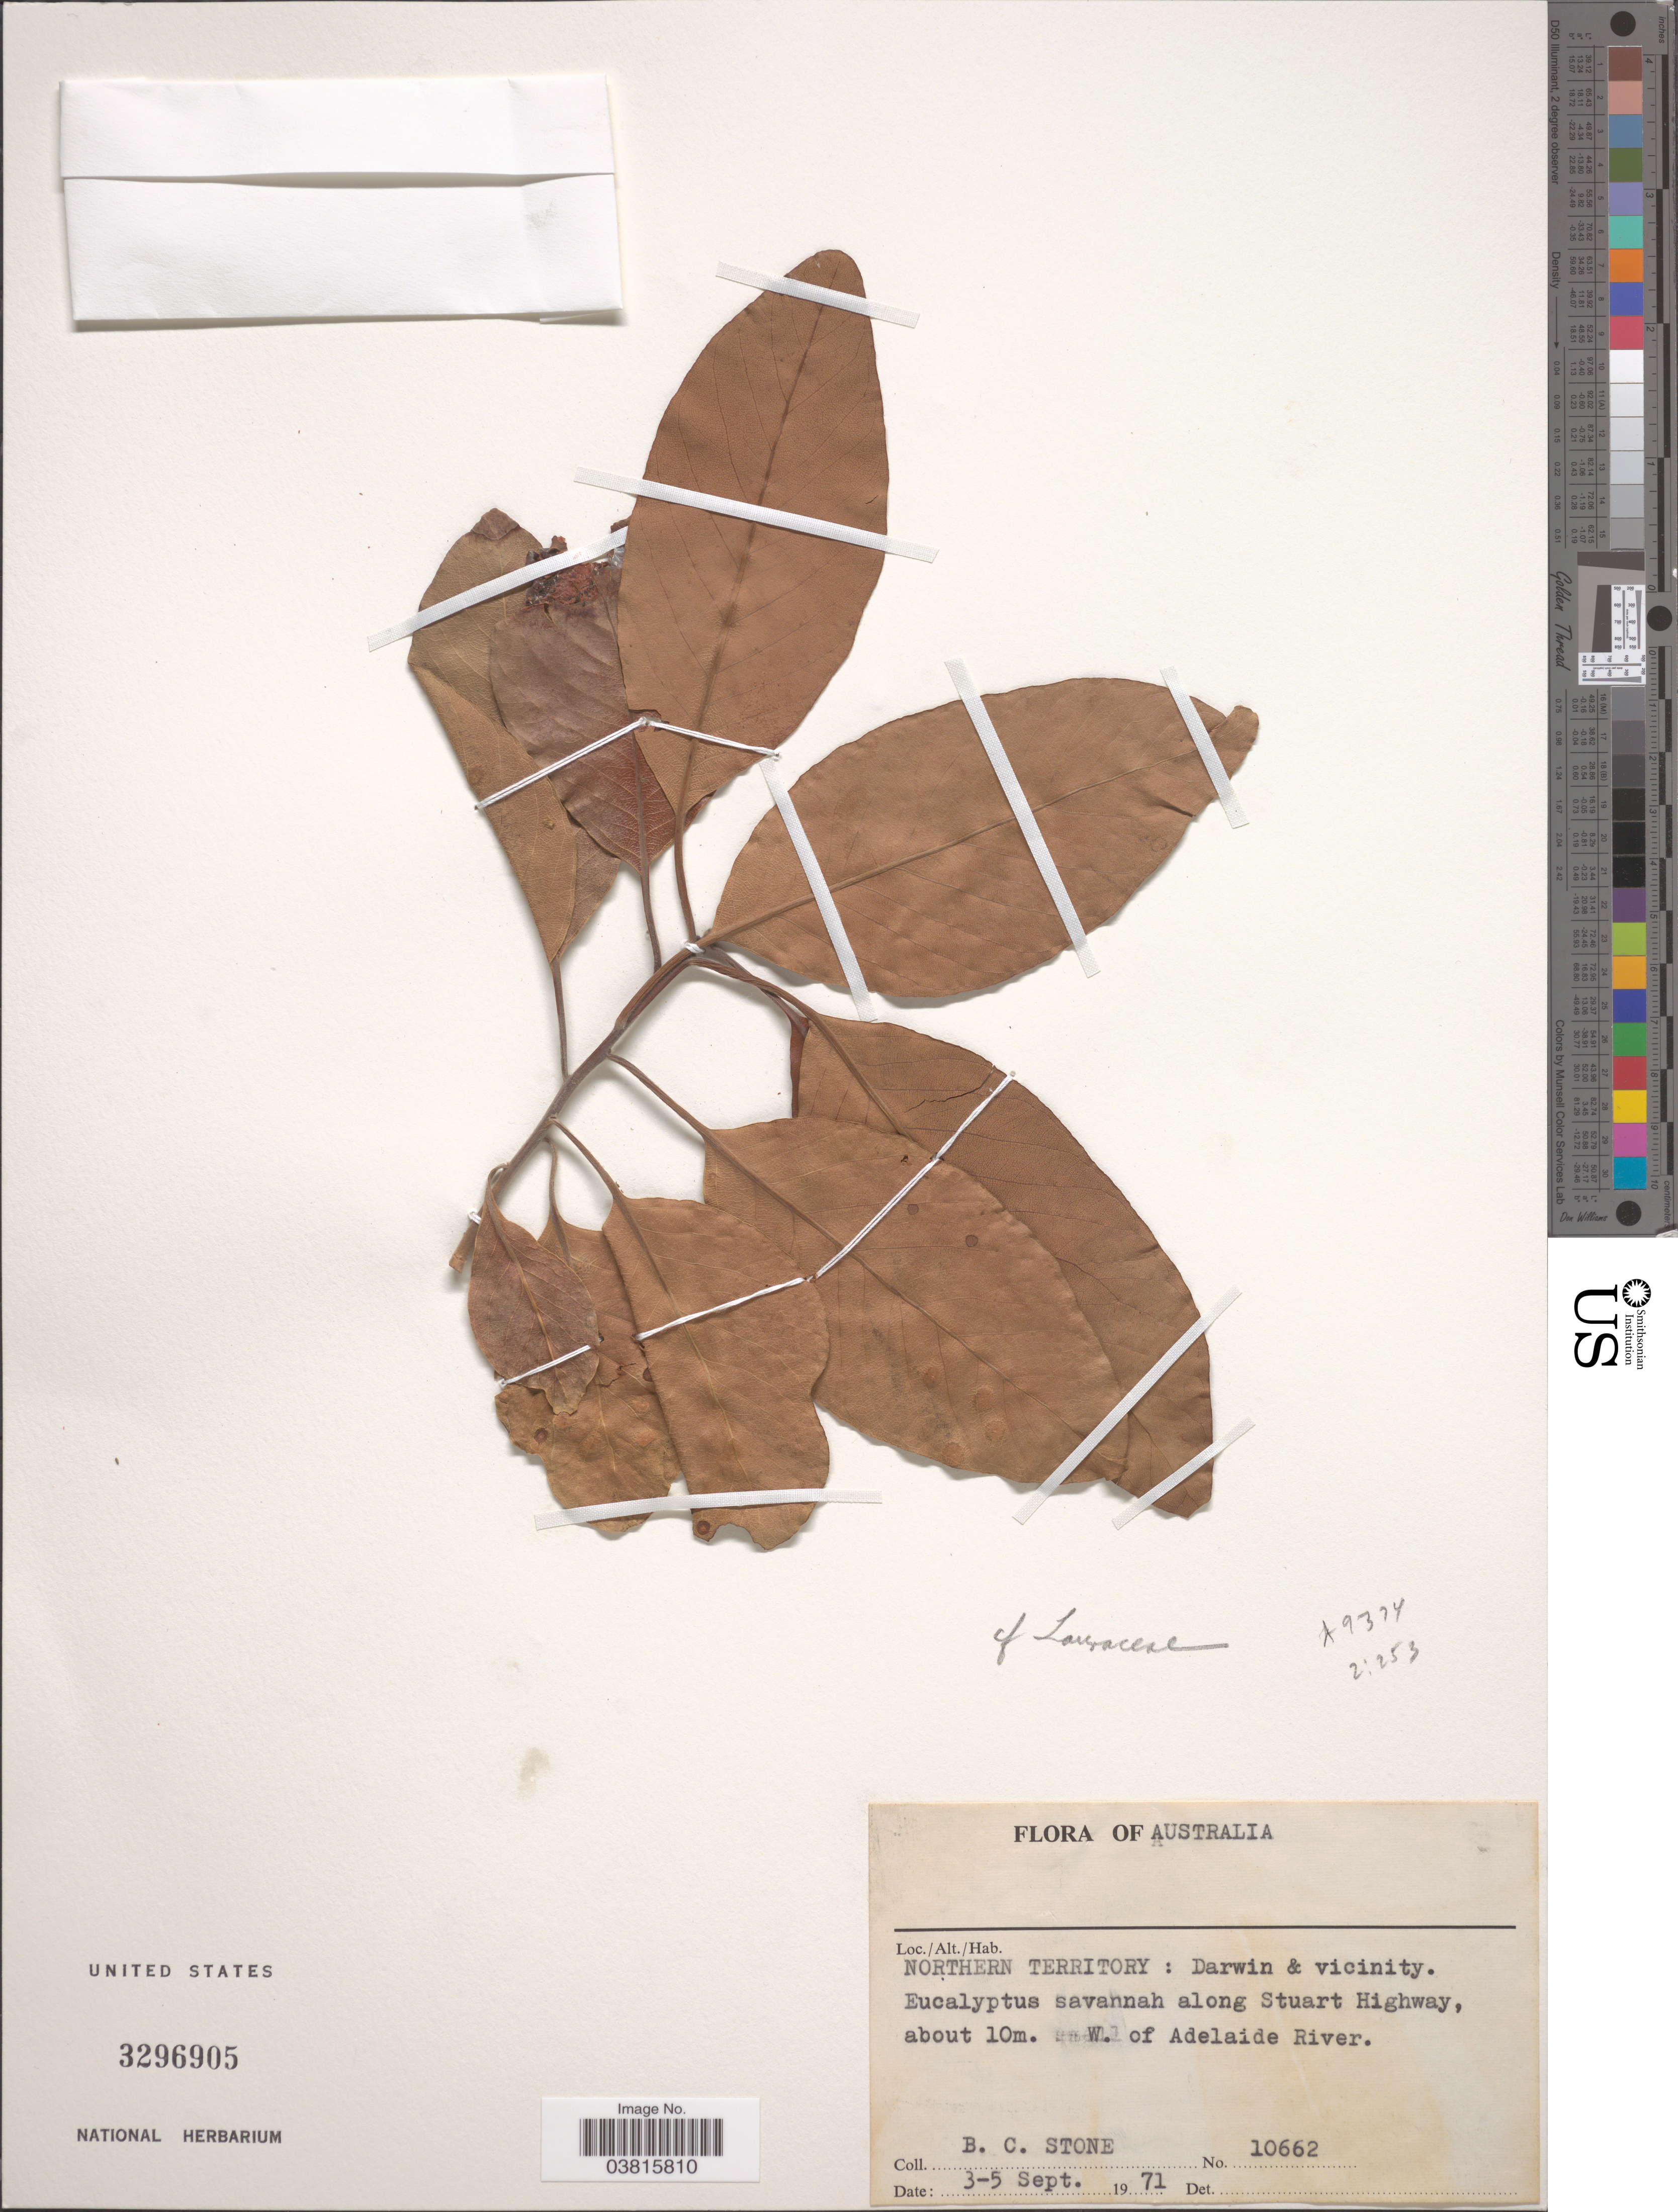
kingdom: Plantae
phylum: Tracheophyta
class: Magnoliopsida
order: Laurales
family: Lauraceae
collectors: B. C. Stone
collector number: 10662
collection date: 1971-09-03/1971-09-05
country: Australia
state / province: Northern Territory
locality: Darwin & vicinity. Eucalyptus savannah along Stuart Highway, about 10m. W. of Adelaide River.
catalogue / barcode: US 3296905